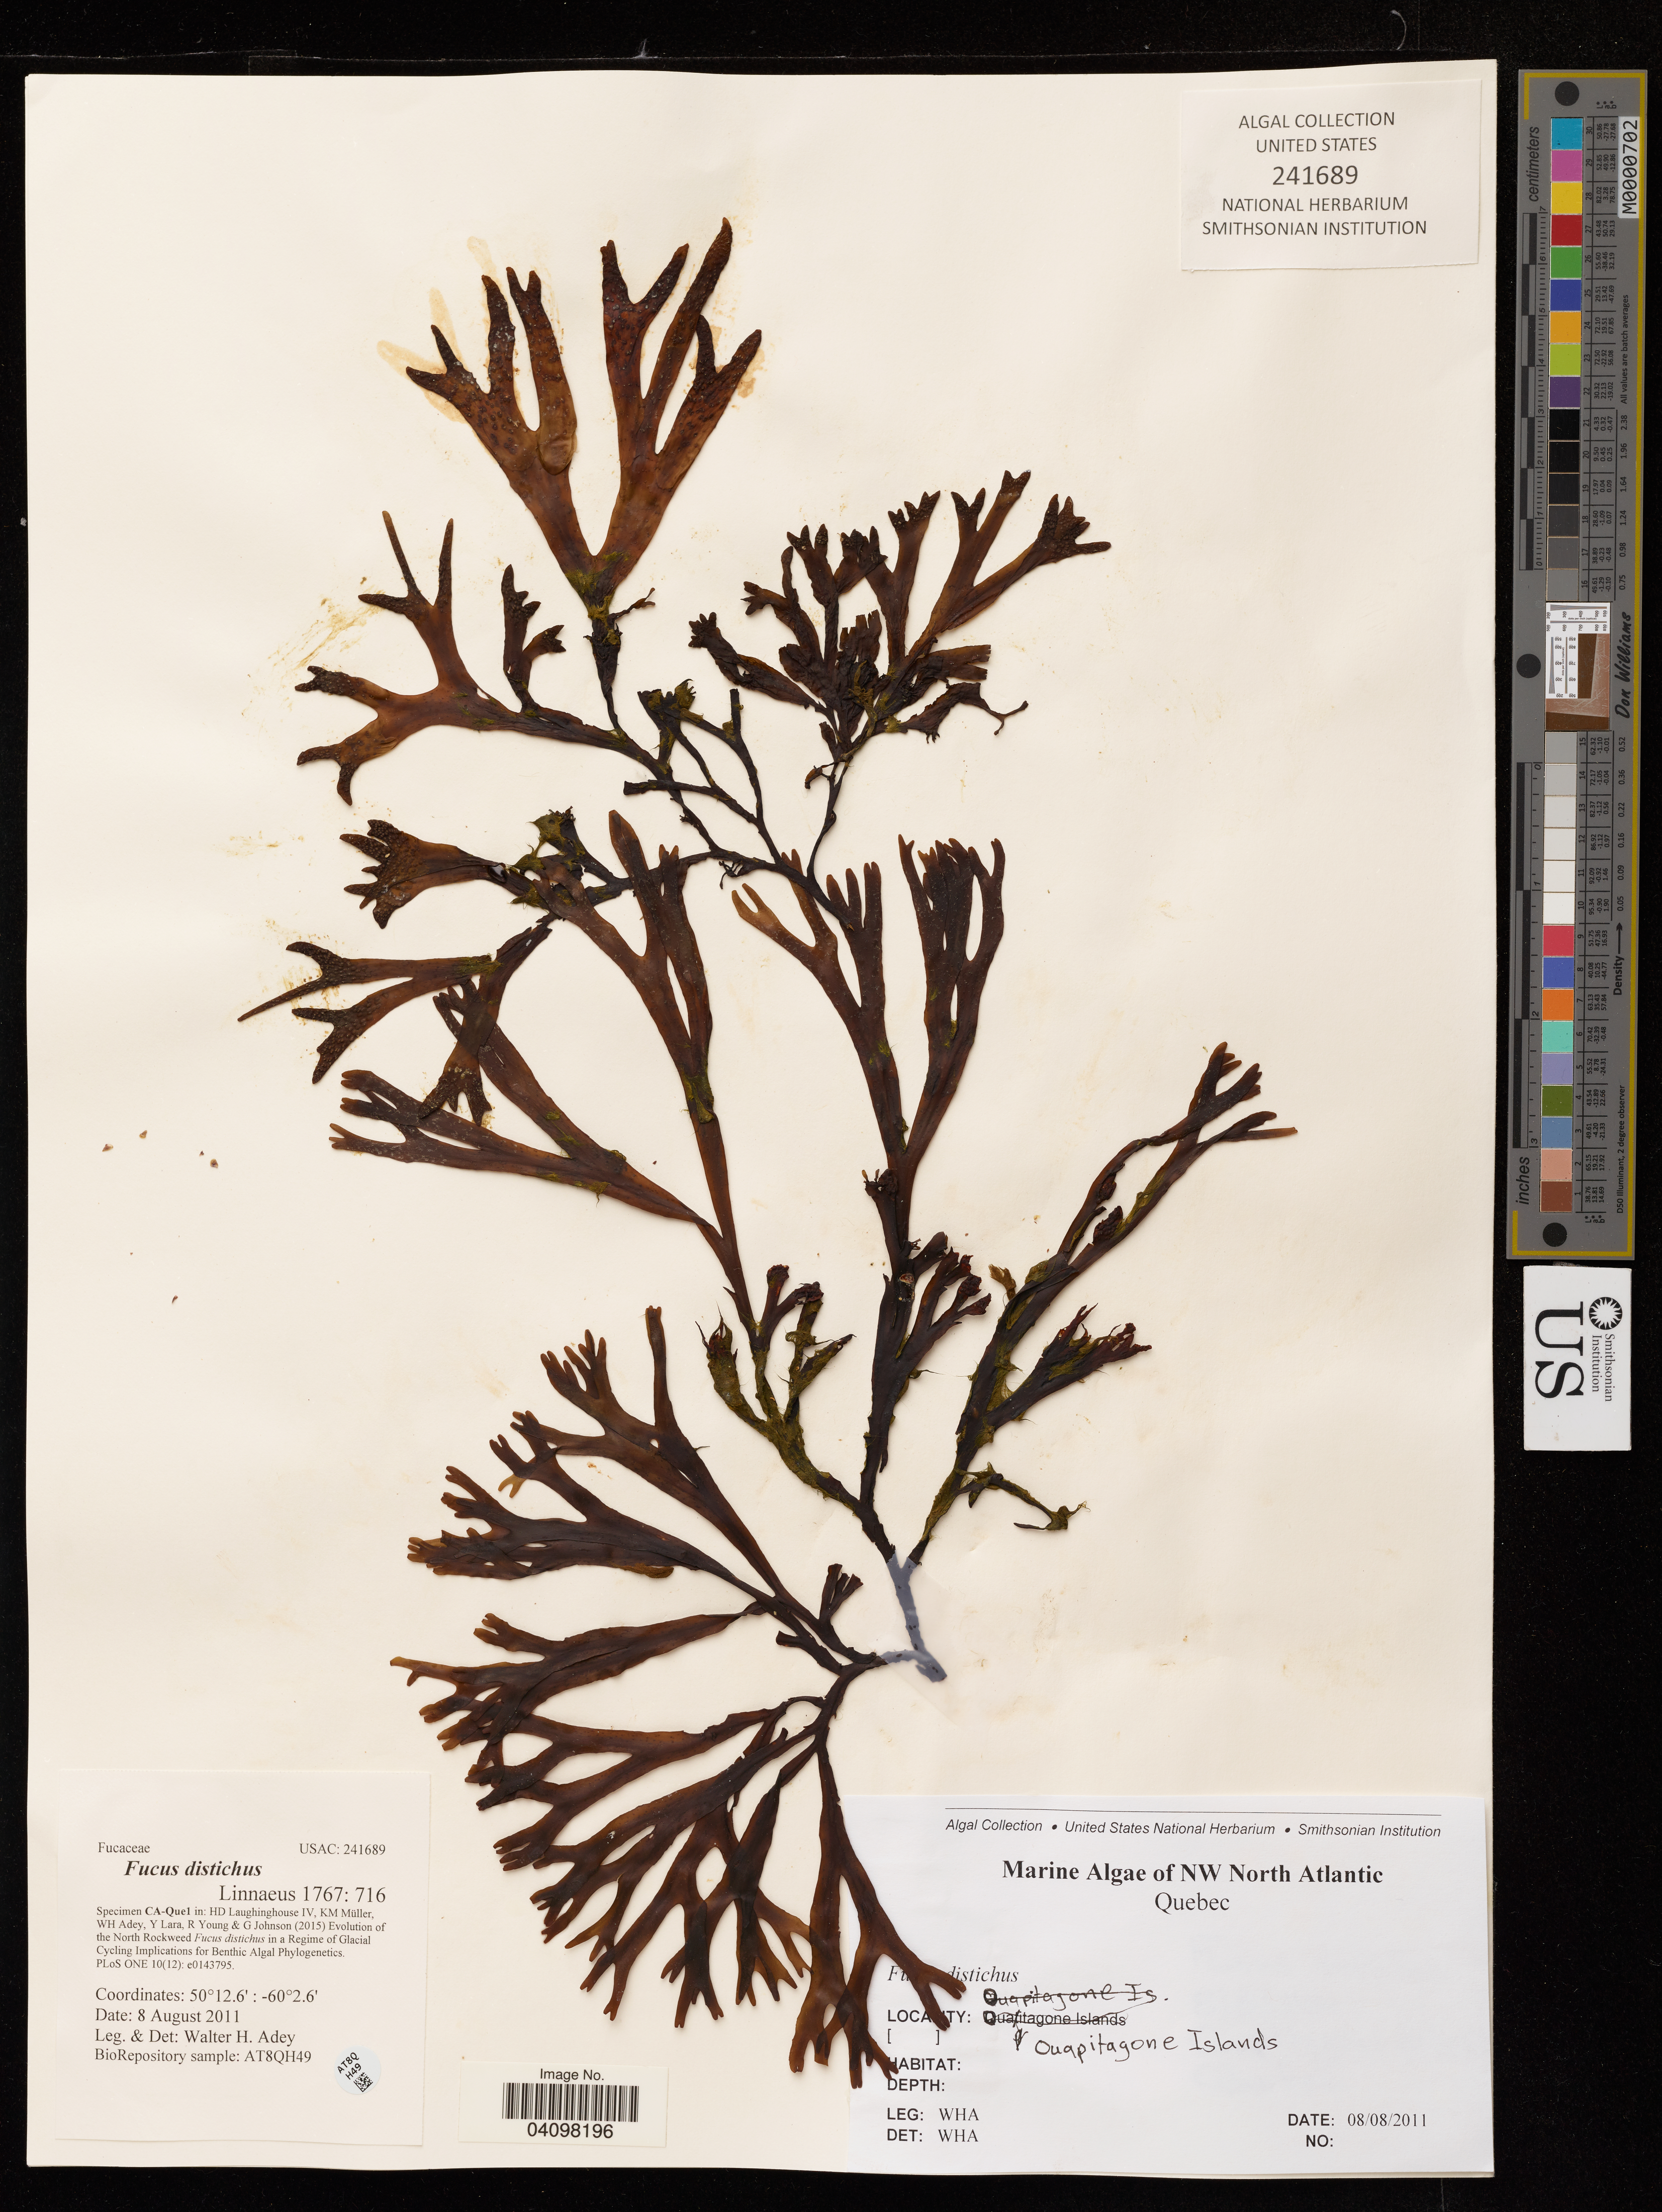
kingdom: Chromista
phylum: Ochrophyta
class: Phaeophyceae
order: Fucales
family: Fucaceae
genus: Fucus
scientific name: Fucus distichus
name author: L.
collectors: W. H. Adey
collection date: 2011-08-08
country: Canada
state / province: Quebec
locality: NW North Atlantic. Ouqpitagone Islands.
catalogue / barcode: US 241689